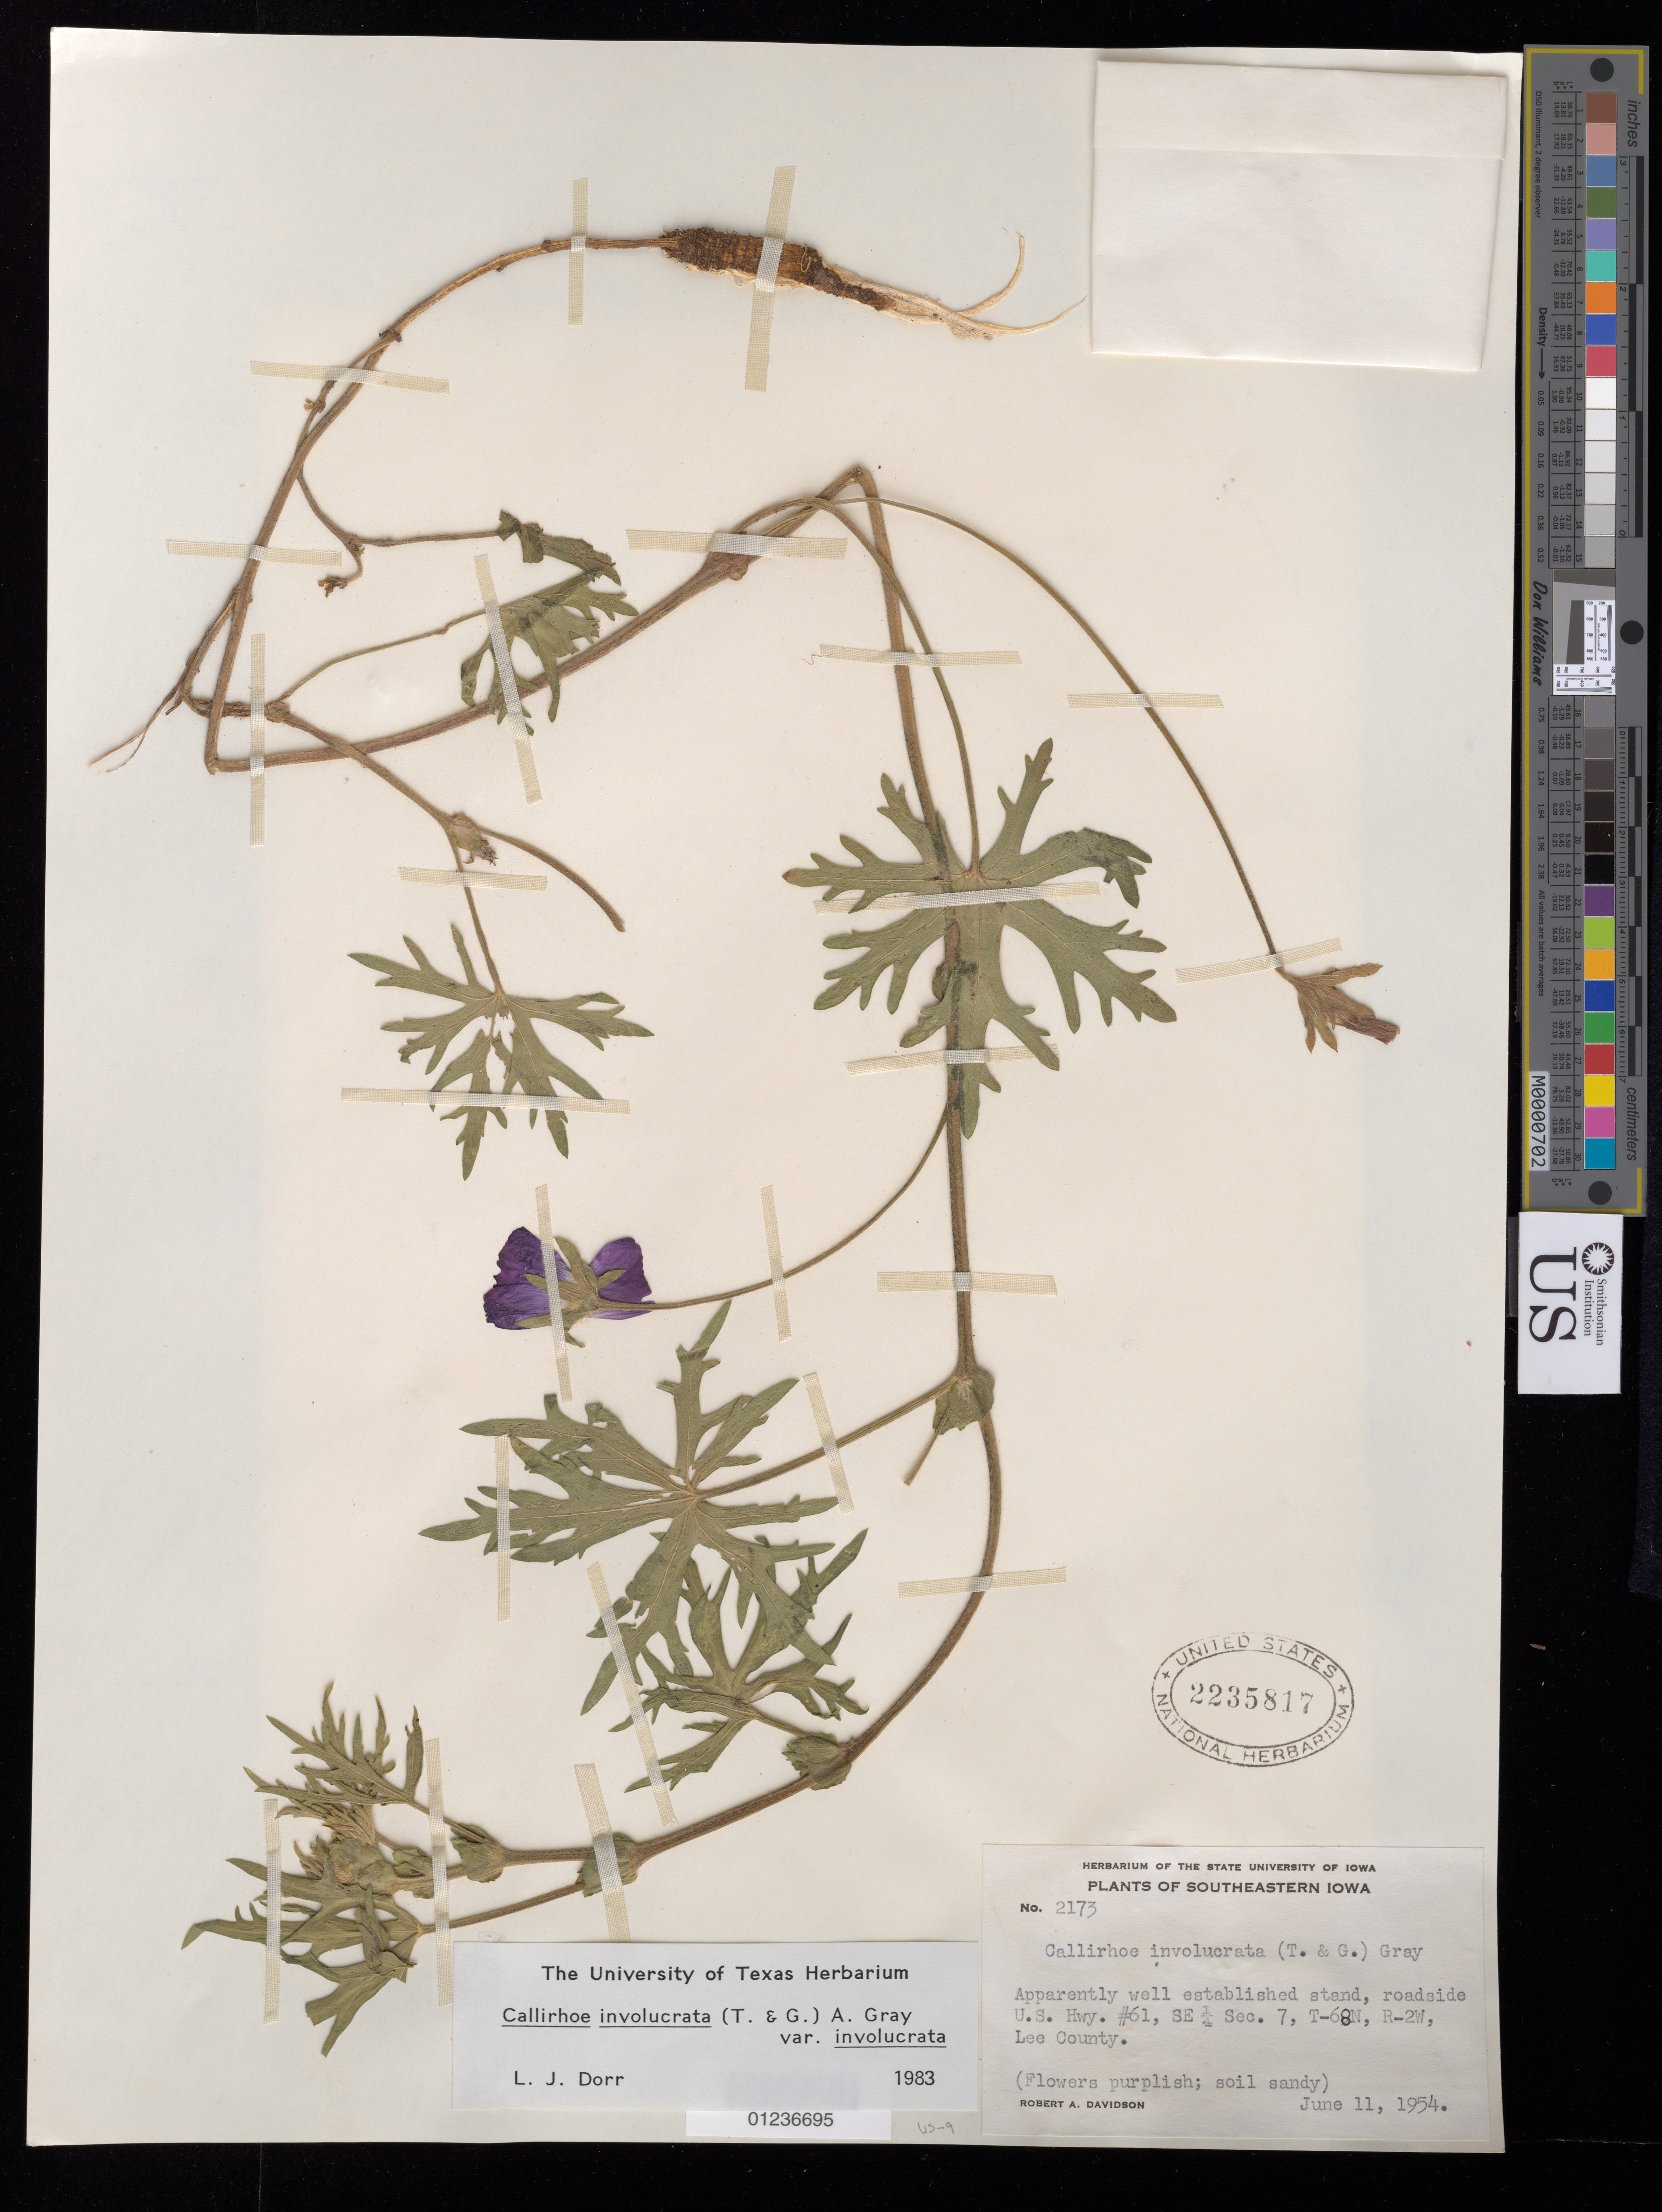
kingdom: Plantae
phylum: Tracheophyta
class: Magnoliopsida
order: Malvales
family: Malvaceae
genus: Callirhoe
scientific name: Callirhoe involucrata var. involucrata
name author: (Torr. & A. Gray) A. Gray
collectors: R. A. Davidson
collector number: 2173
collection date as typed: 11 Jun 1954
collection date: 1954-06-11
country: United States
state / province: Iowa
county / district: Lee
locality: U.S. Hwy 61.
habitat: Roadside.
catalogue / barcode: US 2235817